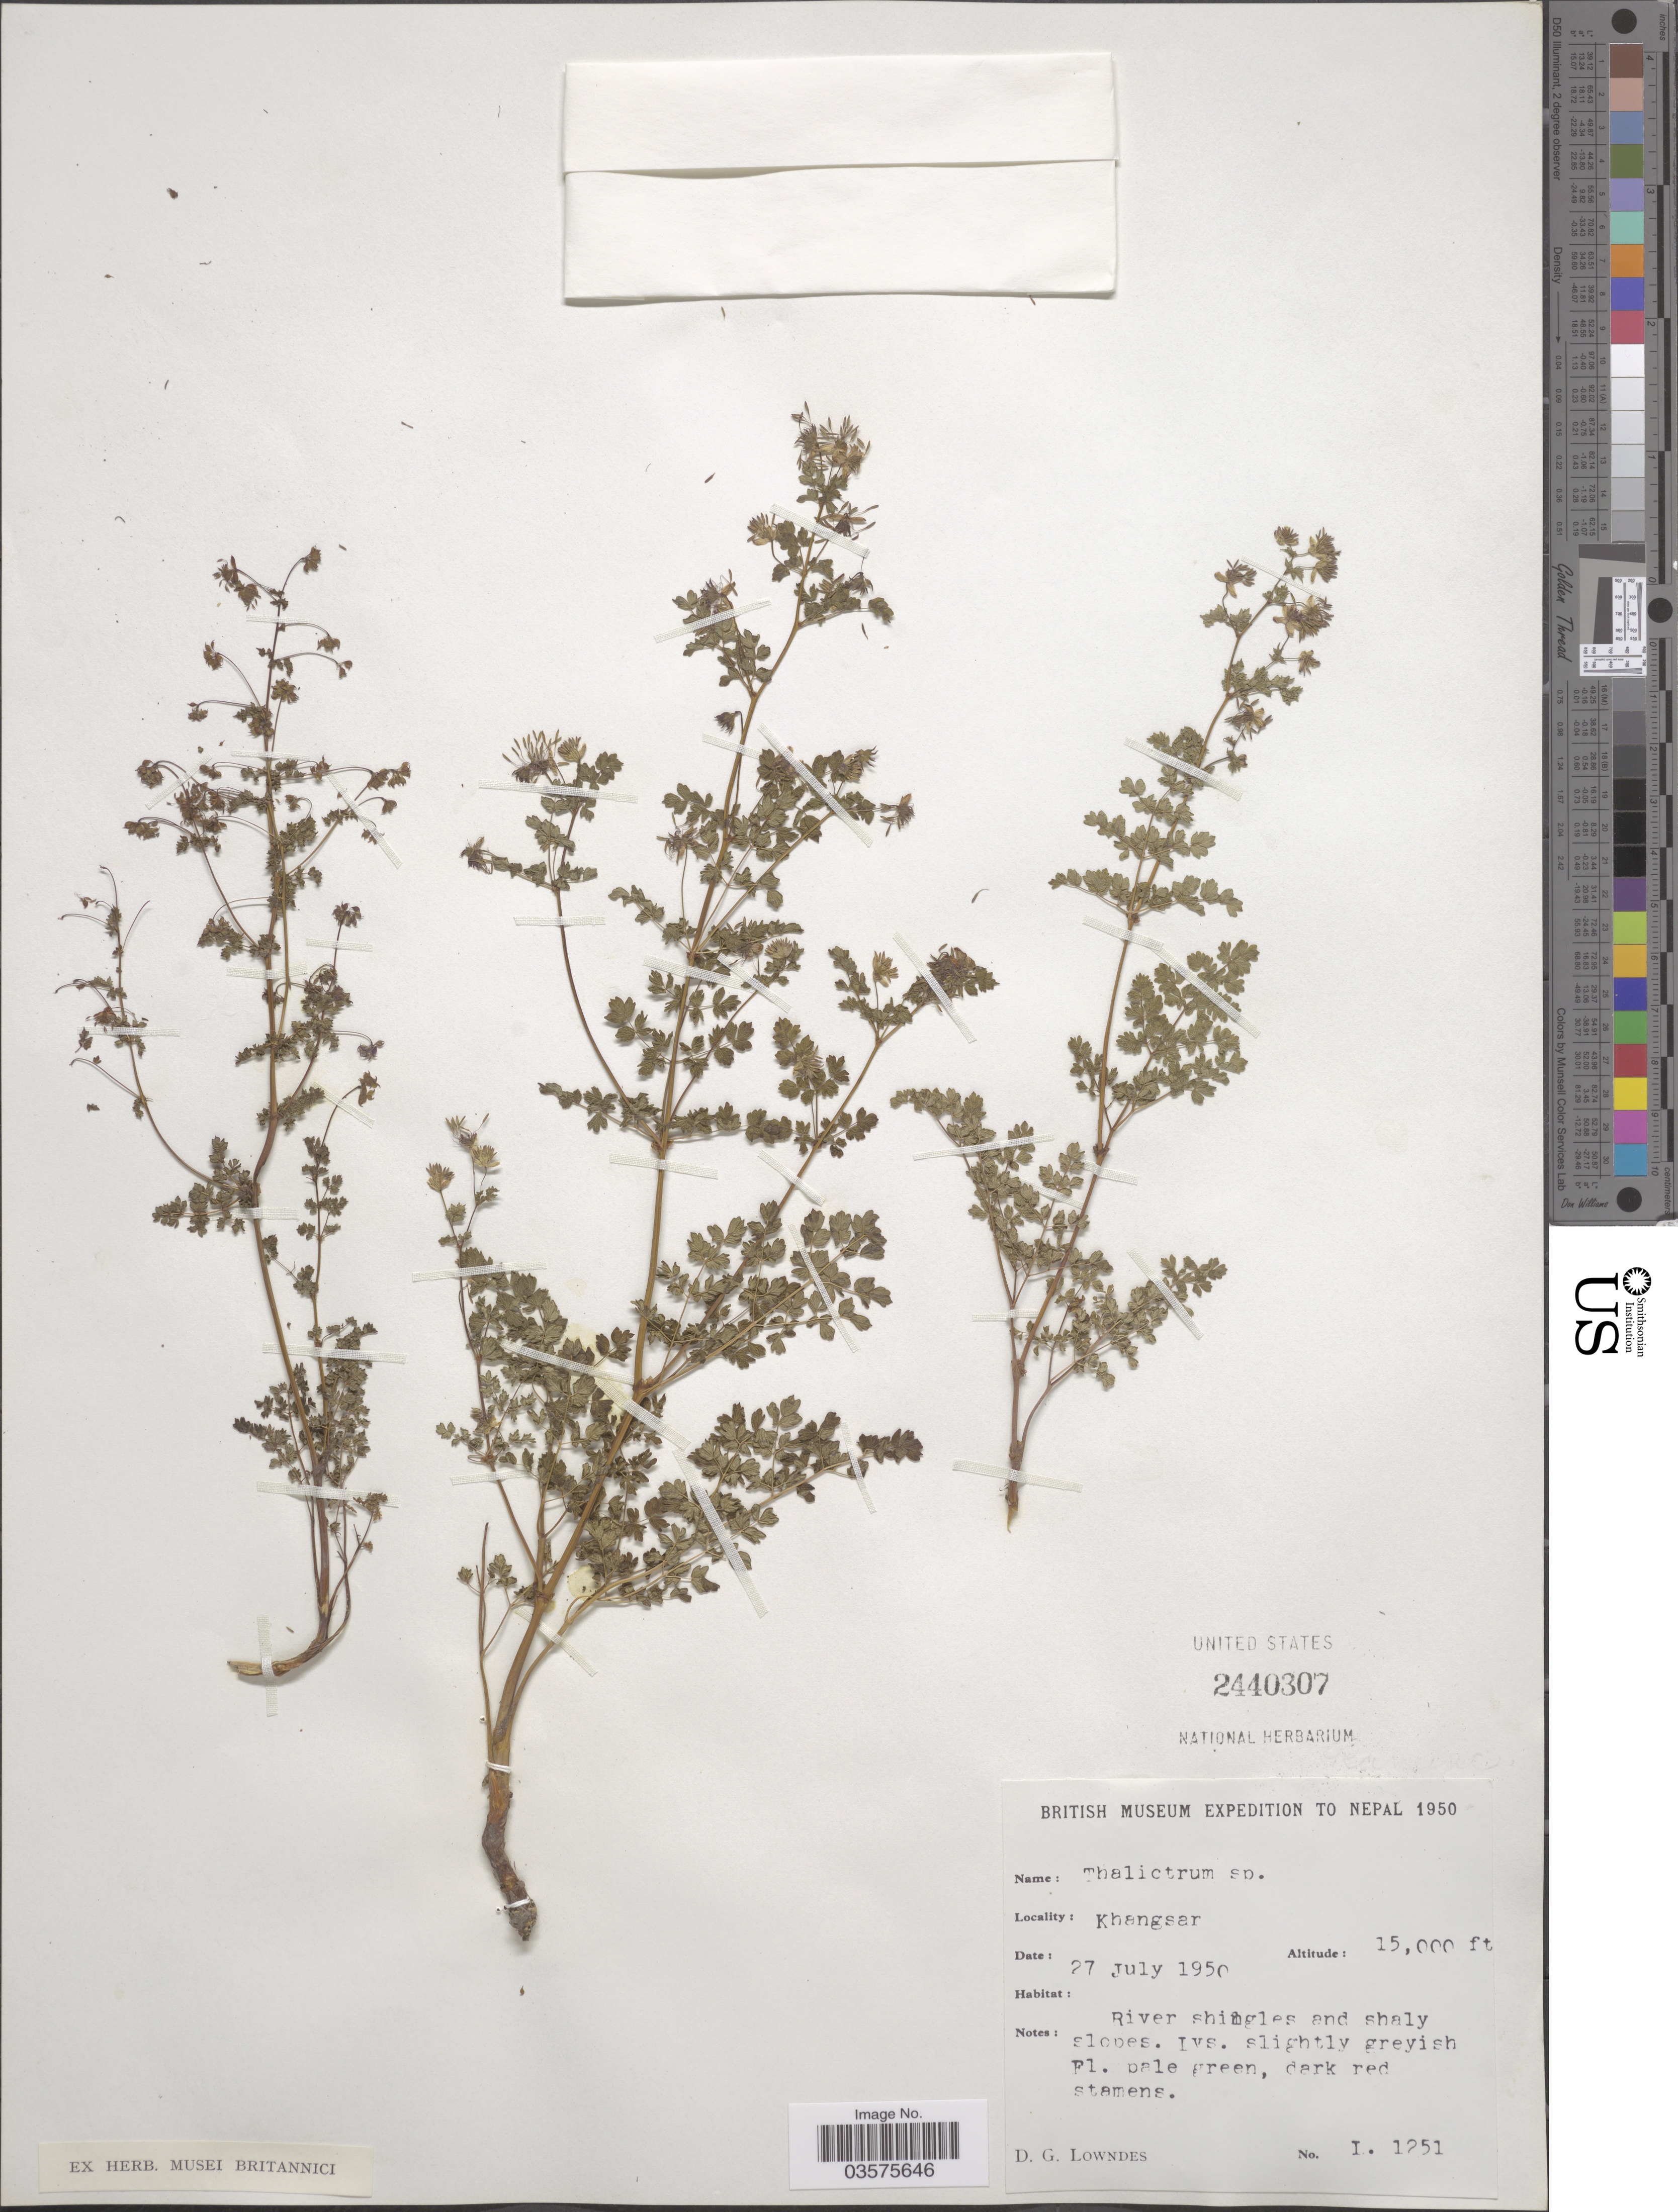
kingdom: Plantae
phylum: Tracheophyta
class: Magnoliopsida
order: Ranunculales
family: Ranunculaceae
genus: Thalictrum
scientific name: Thalictrum sp.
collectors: D. Lowndes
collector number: L.1251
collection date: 1950-07-27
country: Nepal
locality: Khangsar.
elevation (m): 4572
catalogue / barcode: US 2440307